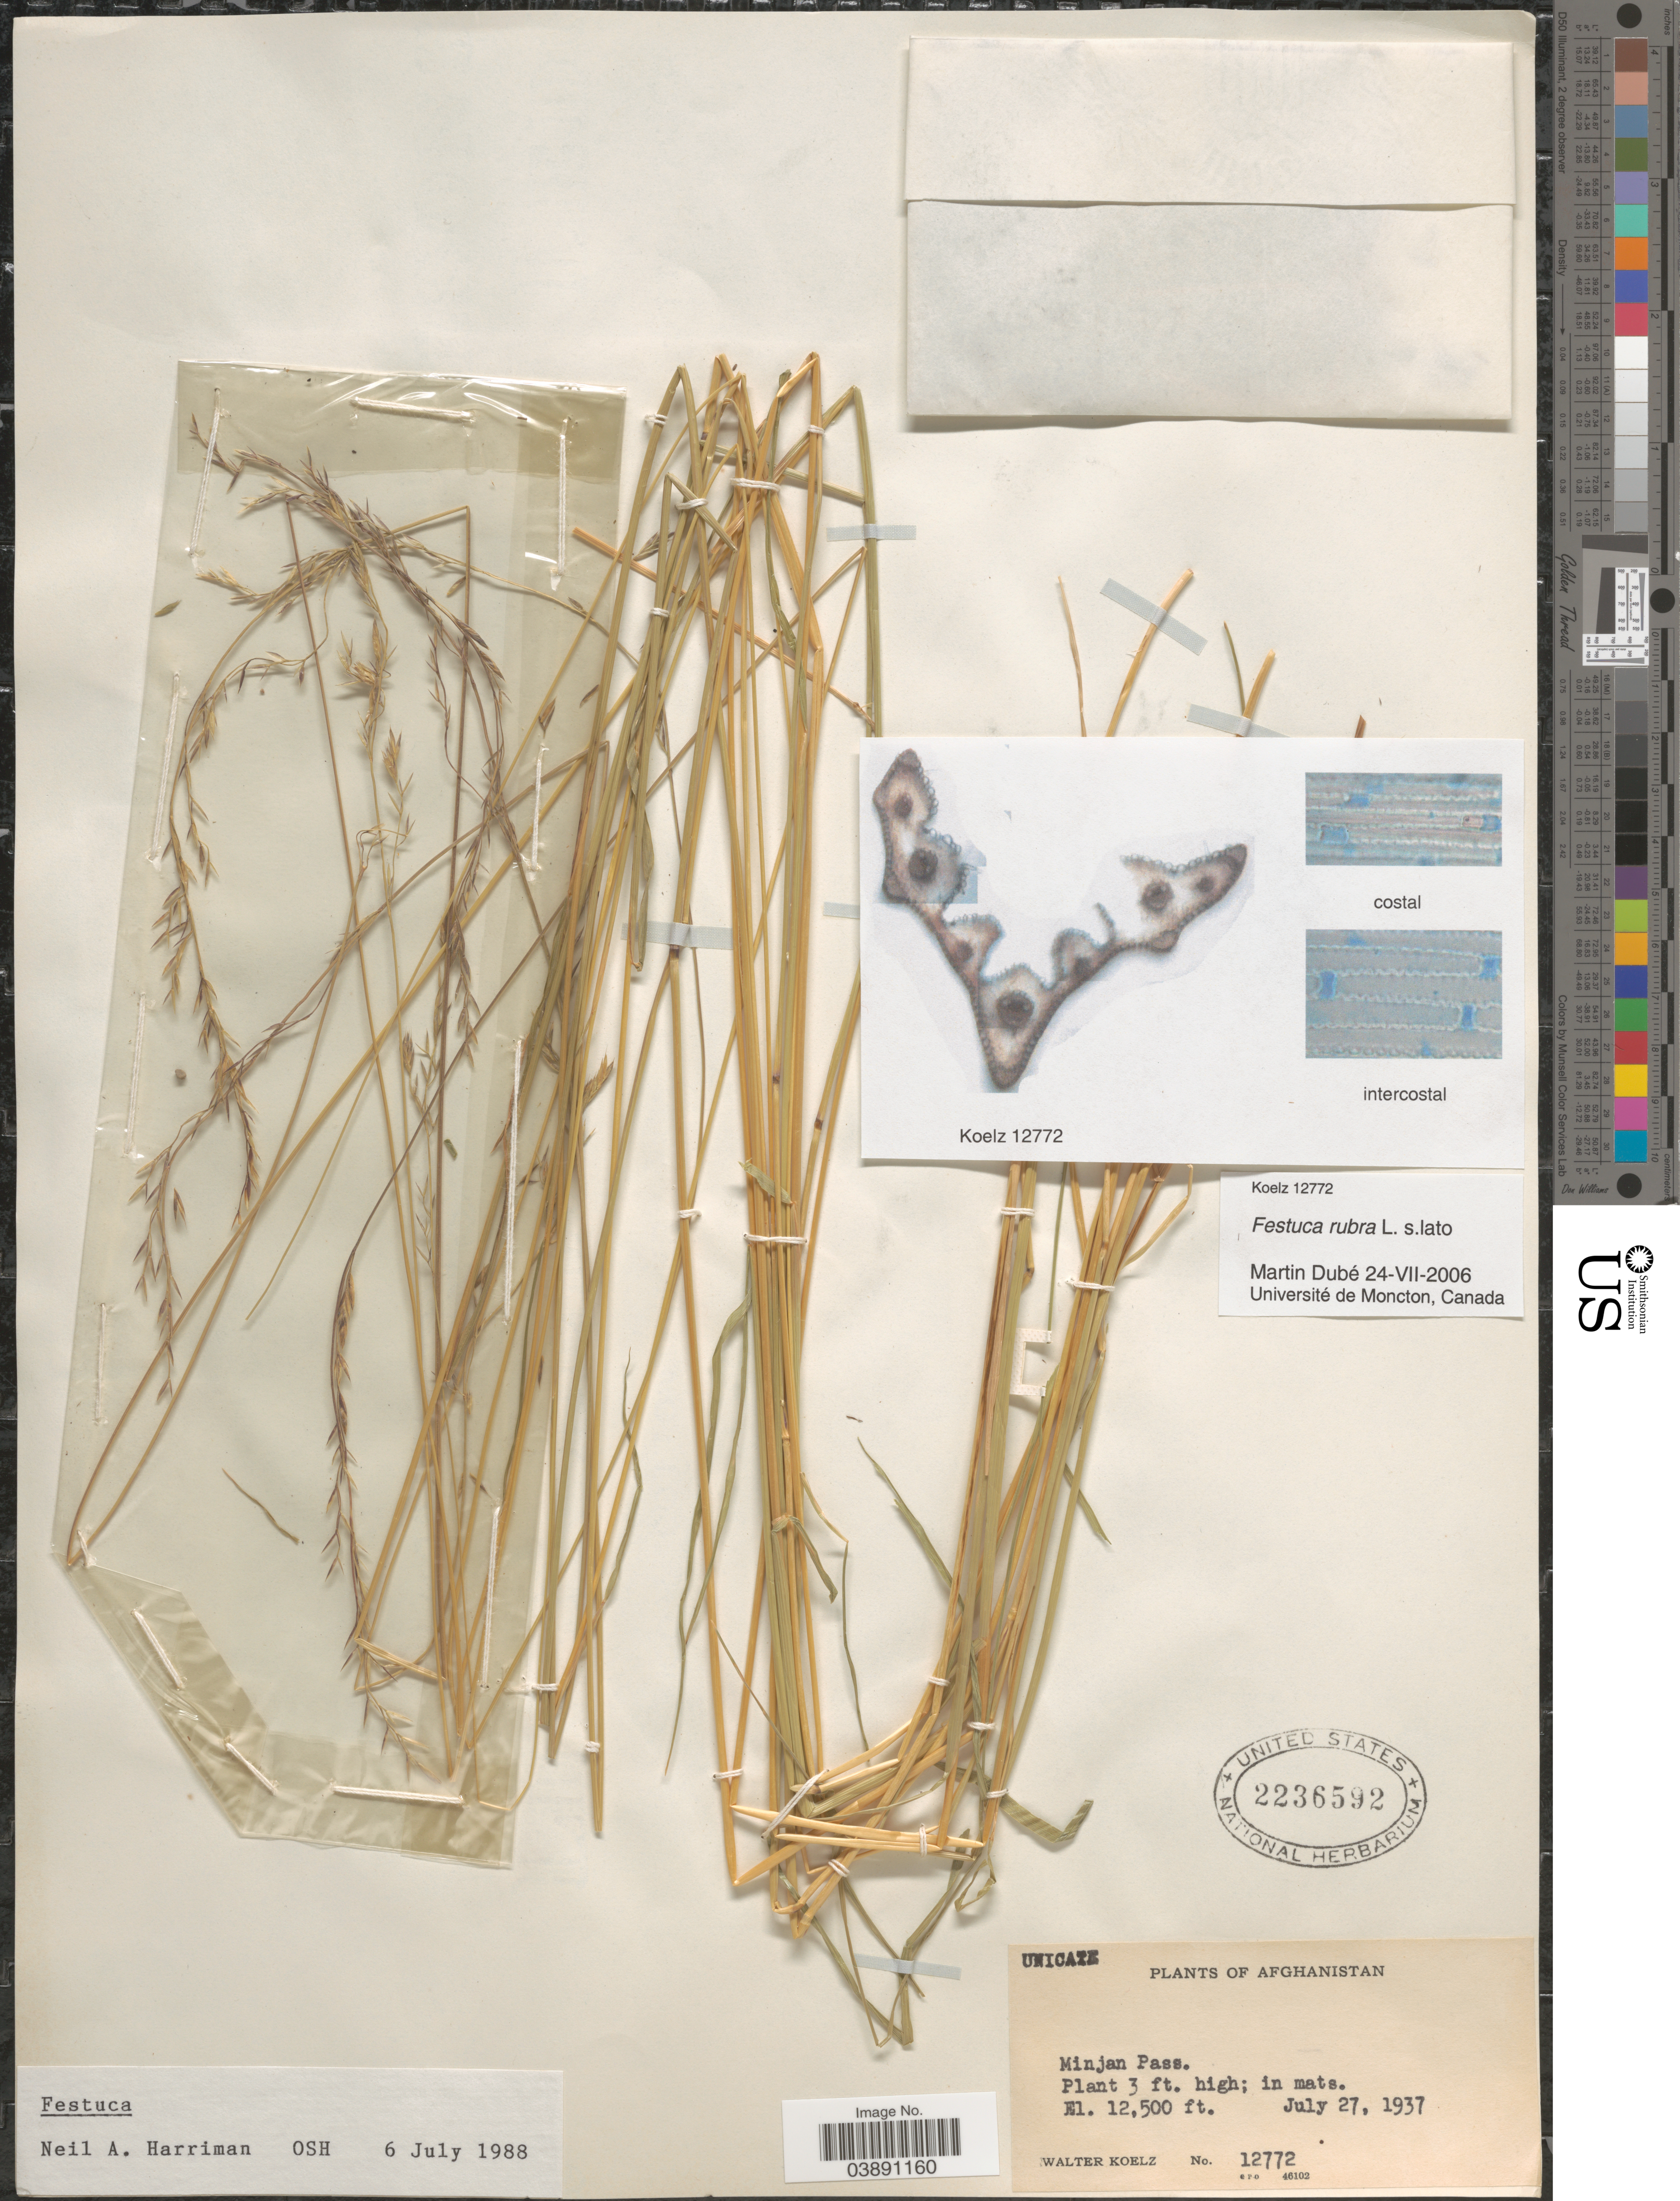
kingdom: Plantae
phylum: Tracheophyta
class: Liliopsida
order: Poales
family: Poaceae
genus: Festuca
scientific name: Festuca rubra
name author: L.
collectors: W. N. Koelz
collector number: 12772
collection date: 1937-07-27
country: Afghanistan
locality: Minjan Pass.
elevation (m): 3810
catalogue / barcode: US 2236592